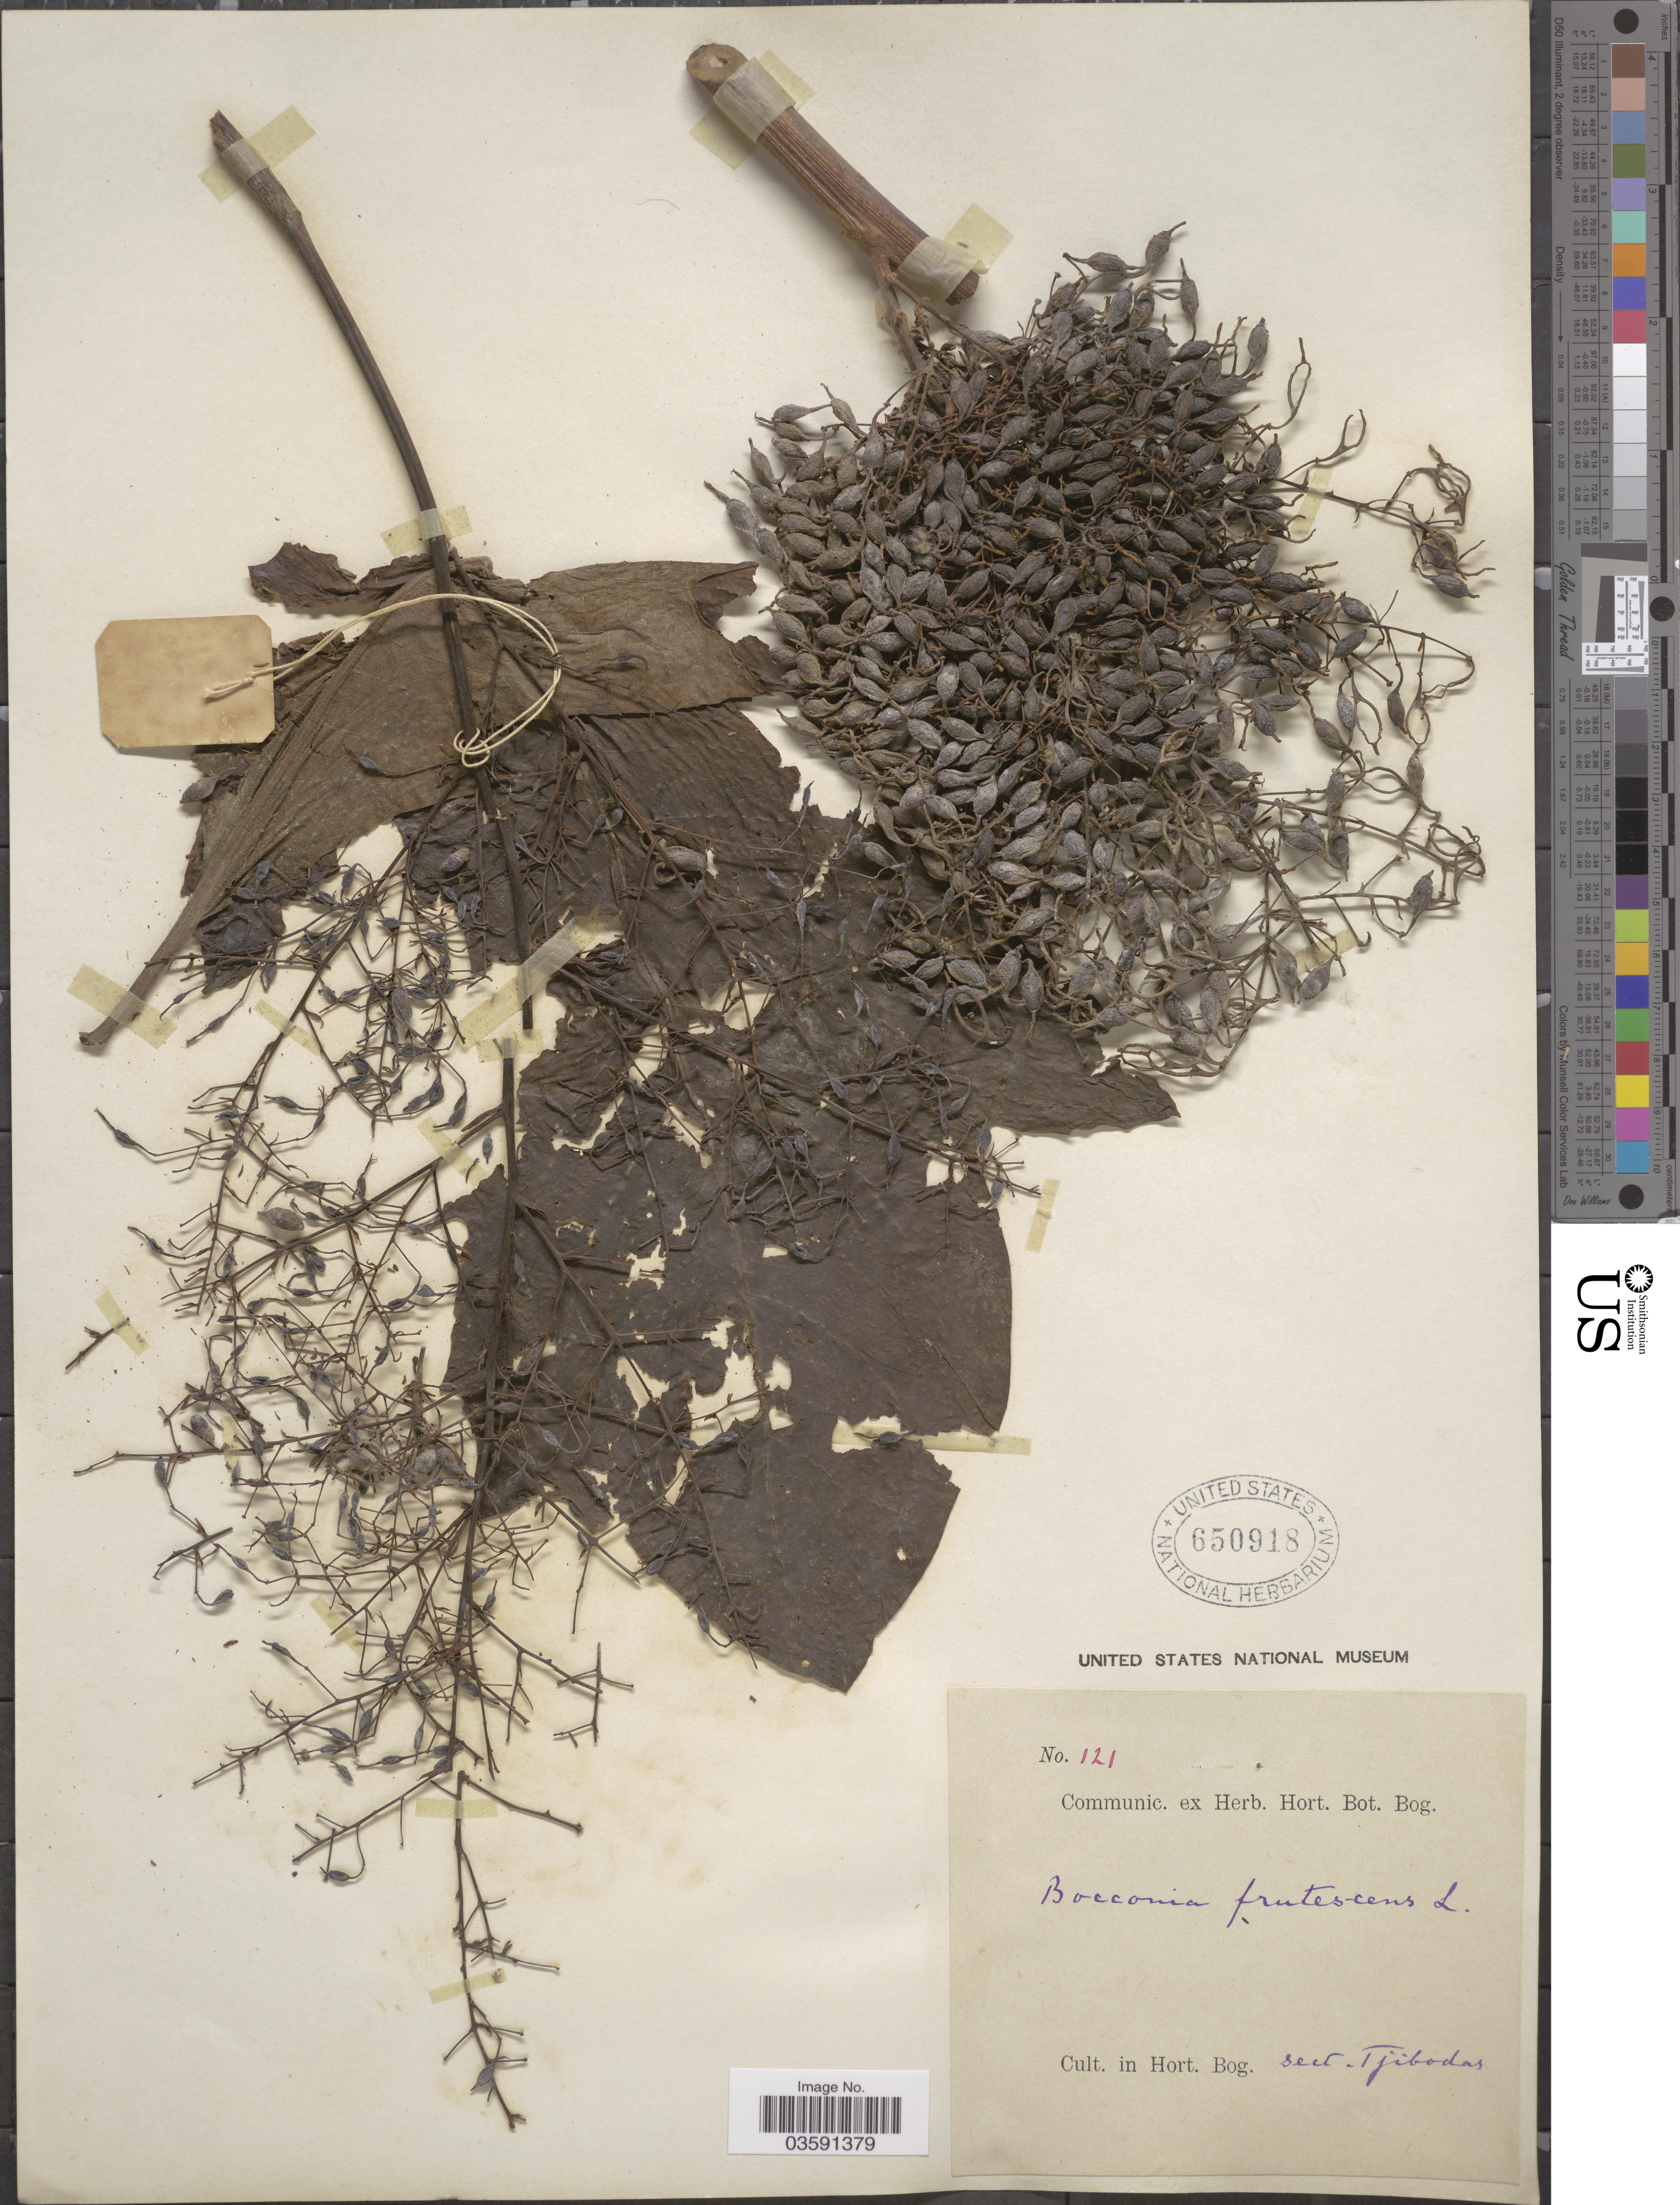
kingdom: Plantae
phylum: Tracheophyta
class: Magnoliopsida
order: Ranunculales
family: Papaveraceae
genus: Bocconia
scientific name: Bocconia frutescens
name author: L.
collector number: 121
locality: Cult. in Hort. Bog. Sect. Tjibodas.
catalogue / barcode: US 650918